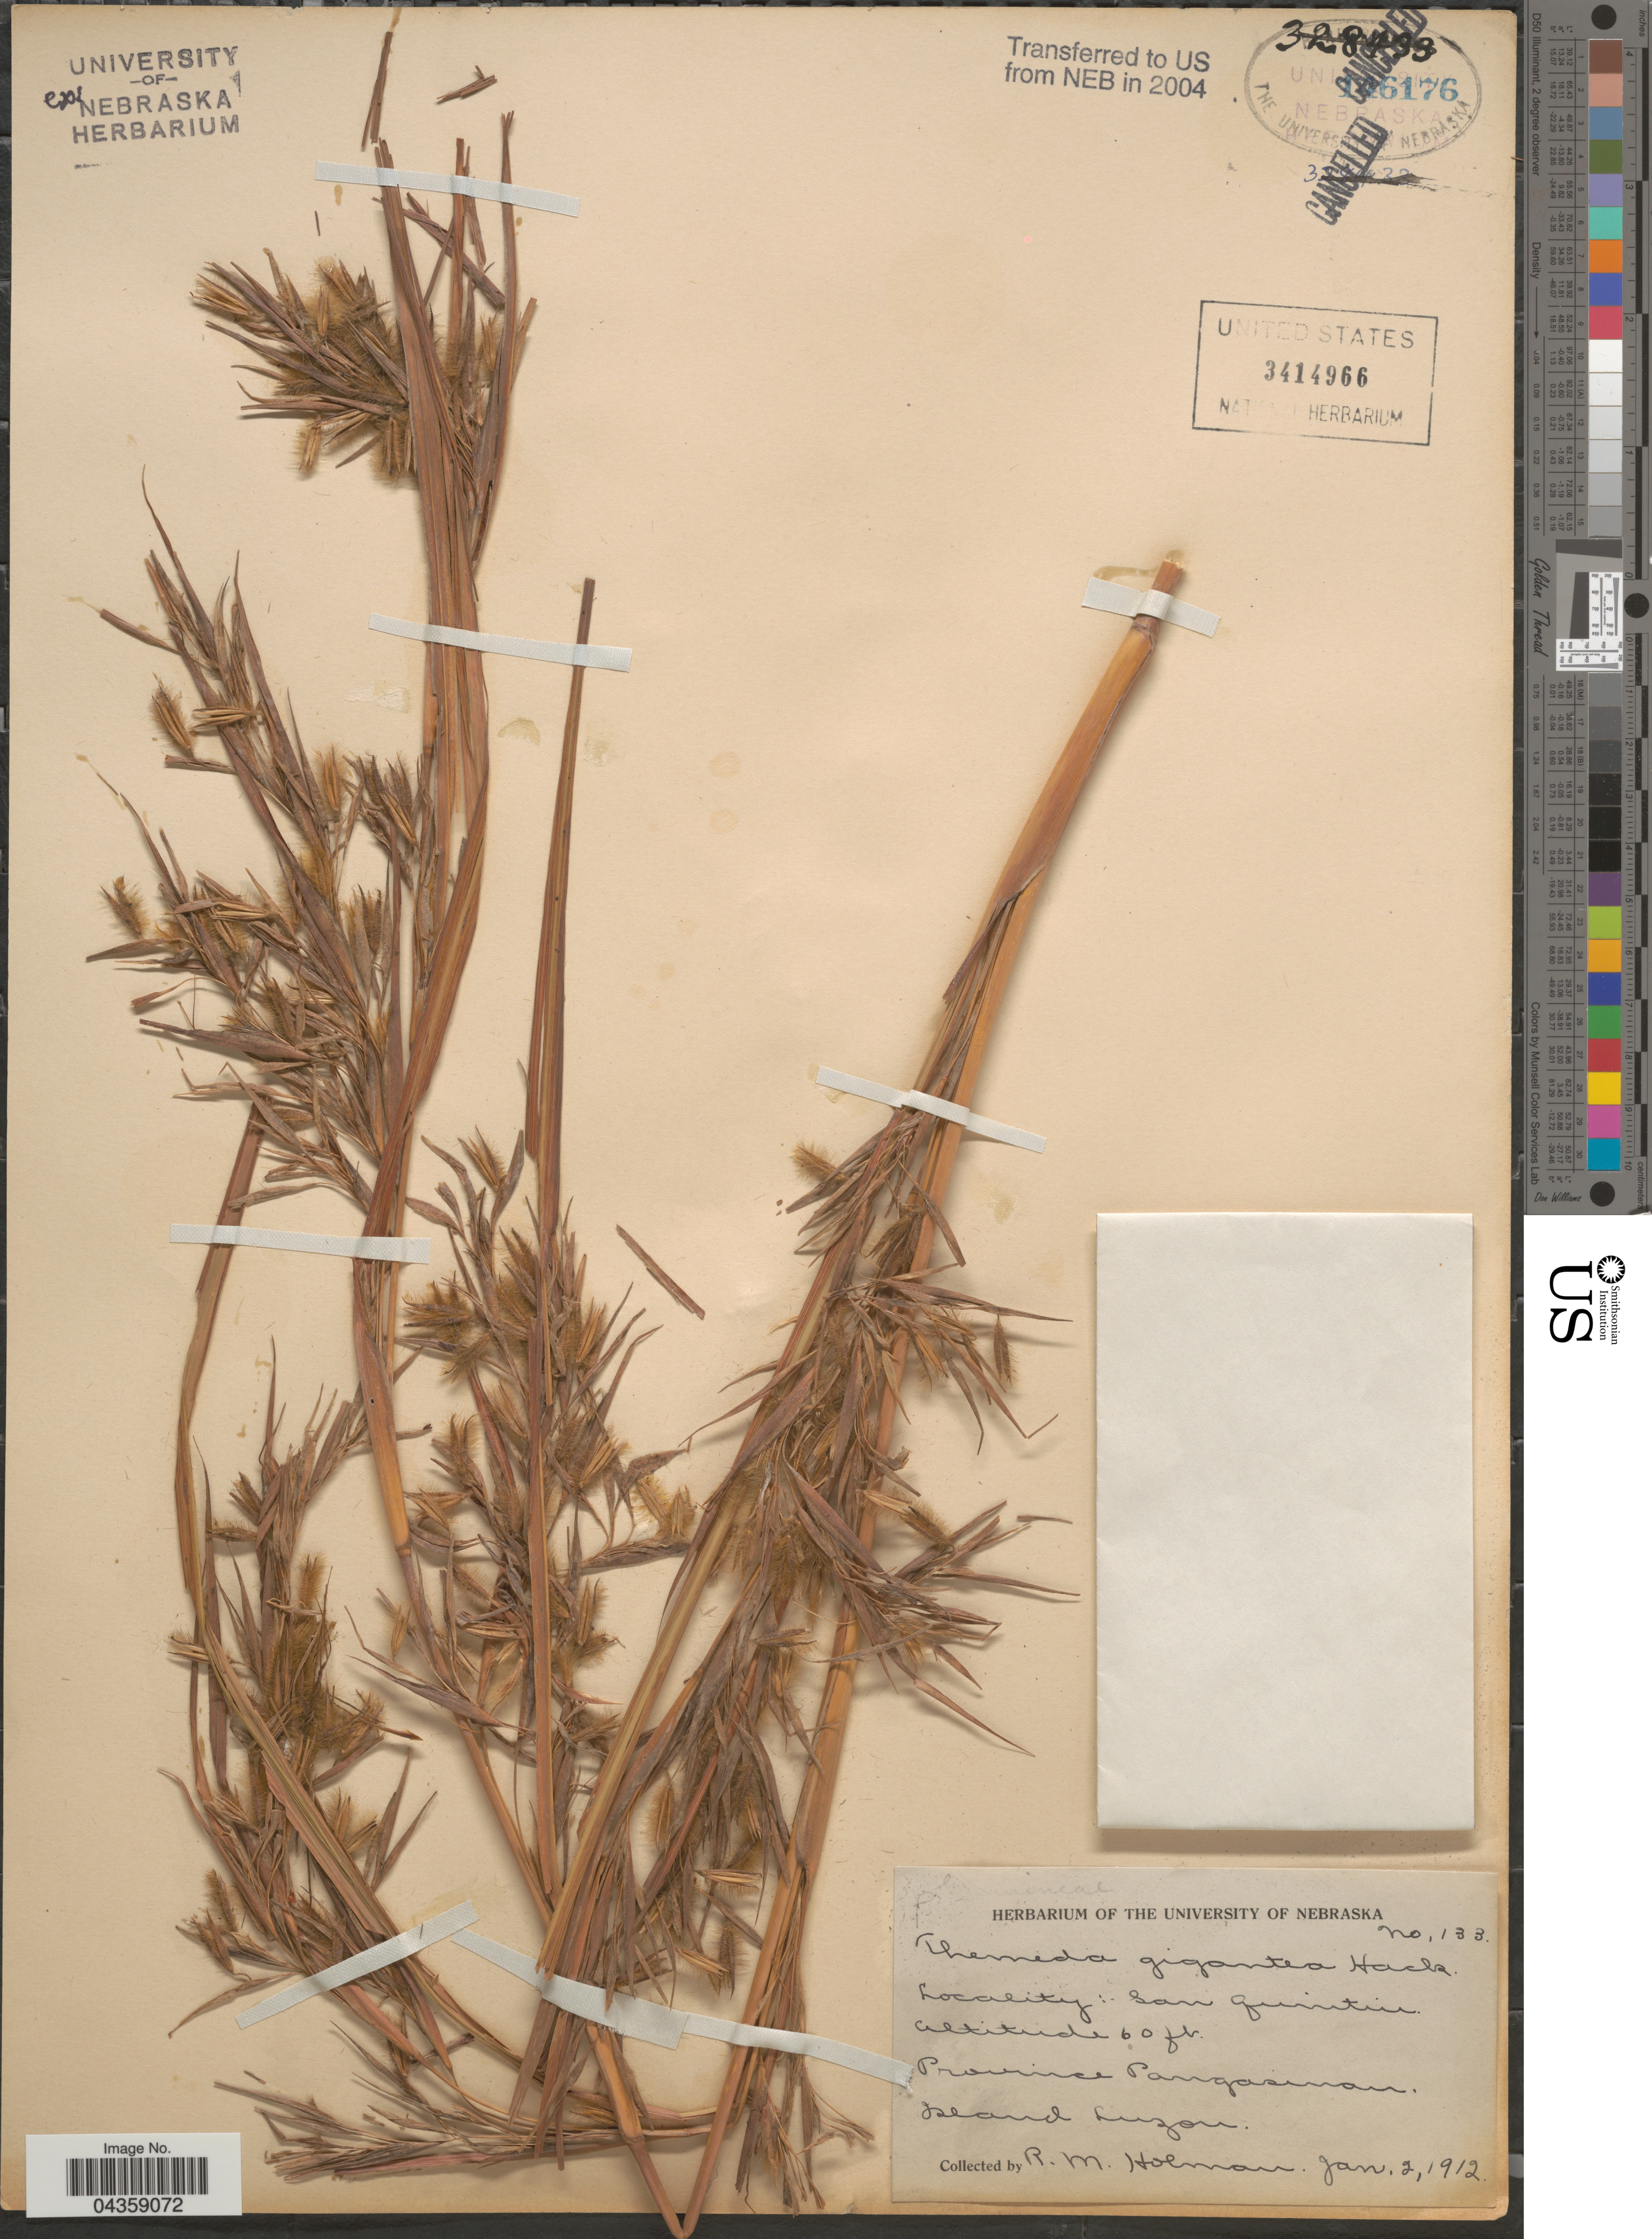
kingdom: Plantae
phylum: Tracheophyta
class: Liliopsida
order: Poales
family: Poaceae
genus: Themeda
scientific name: Themeda gigantea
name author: Hack.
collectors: R. Holman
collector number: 133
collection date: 1912-01-02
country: Philippines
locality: San Quintin. Province Pangasinan. Island Luzon.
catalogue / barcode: US 3414966